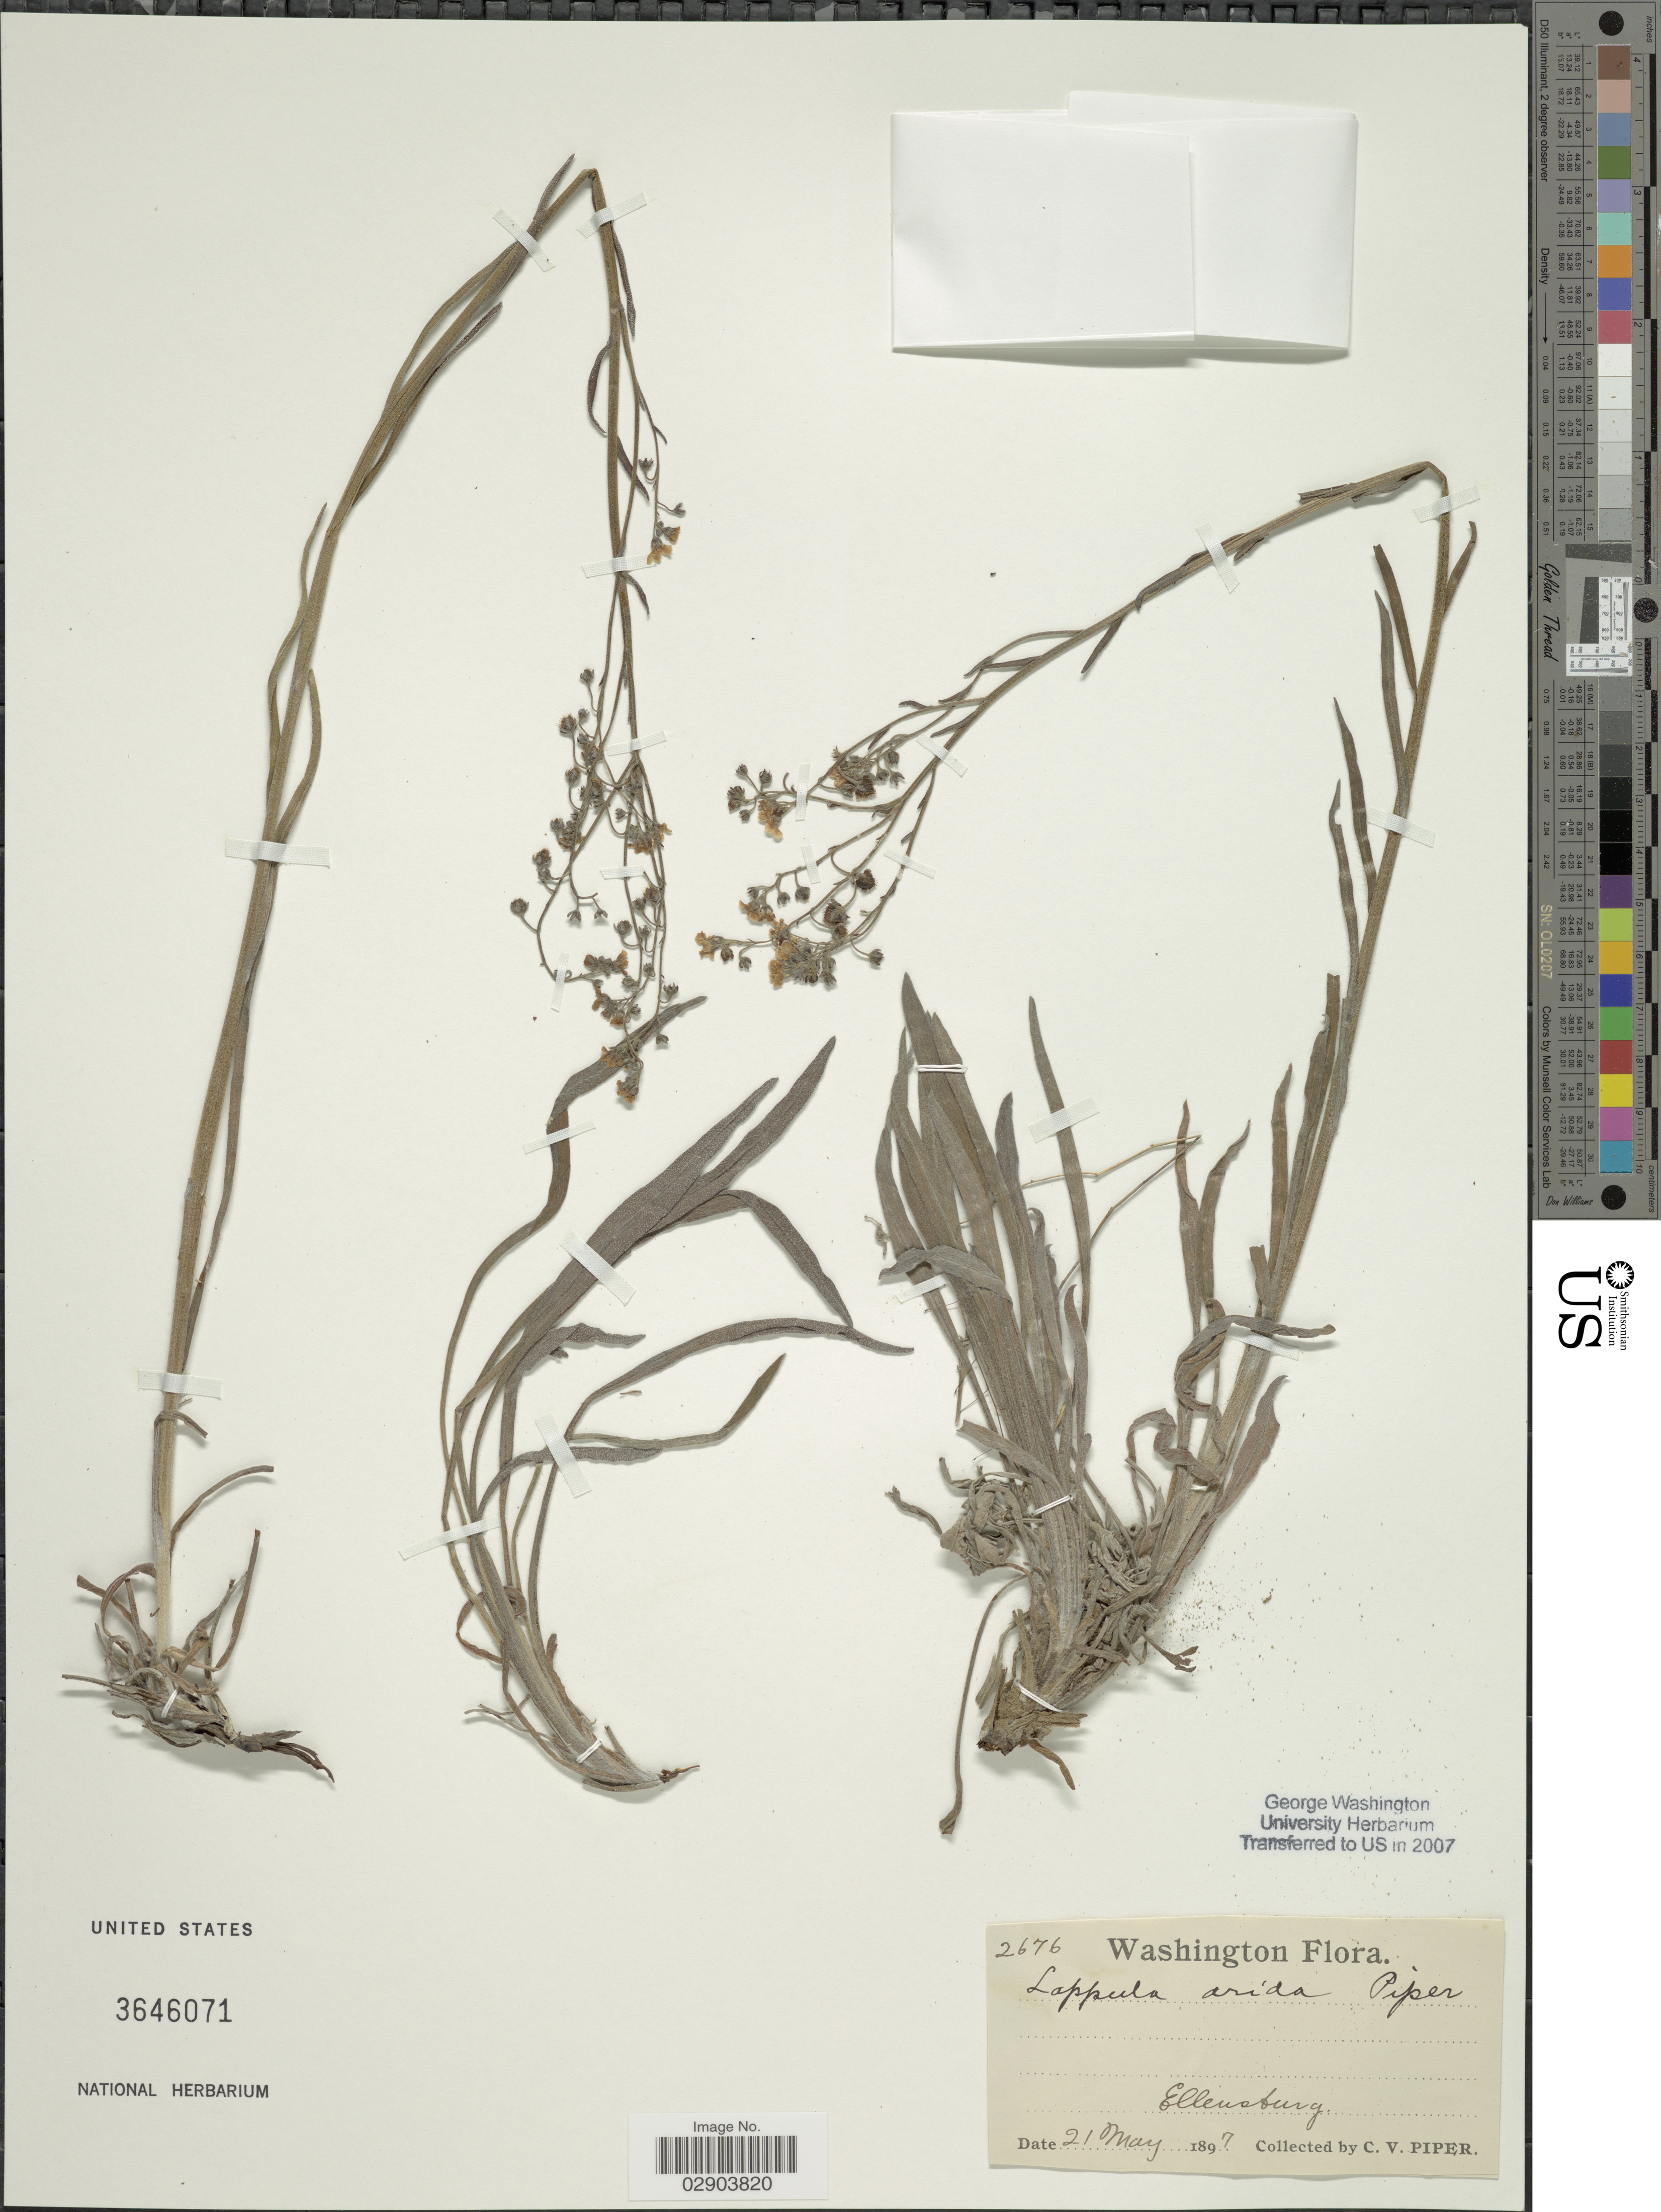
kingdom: Plantae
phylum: Tracheophyta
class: Magnoliopsida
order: Boraginales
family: Boraginaceae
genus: Hackelia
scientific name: Hackelia diffusa var. arida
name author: (Piper) Carr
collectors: C. V. Piper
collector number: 2676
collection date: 1897-05-21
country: United States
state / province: Washington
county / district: Kittitas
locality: Ellensburg.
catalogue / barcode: US 3646071